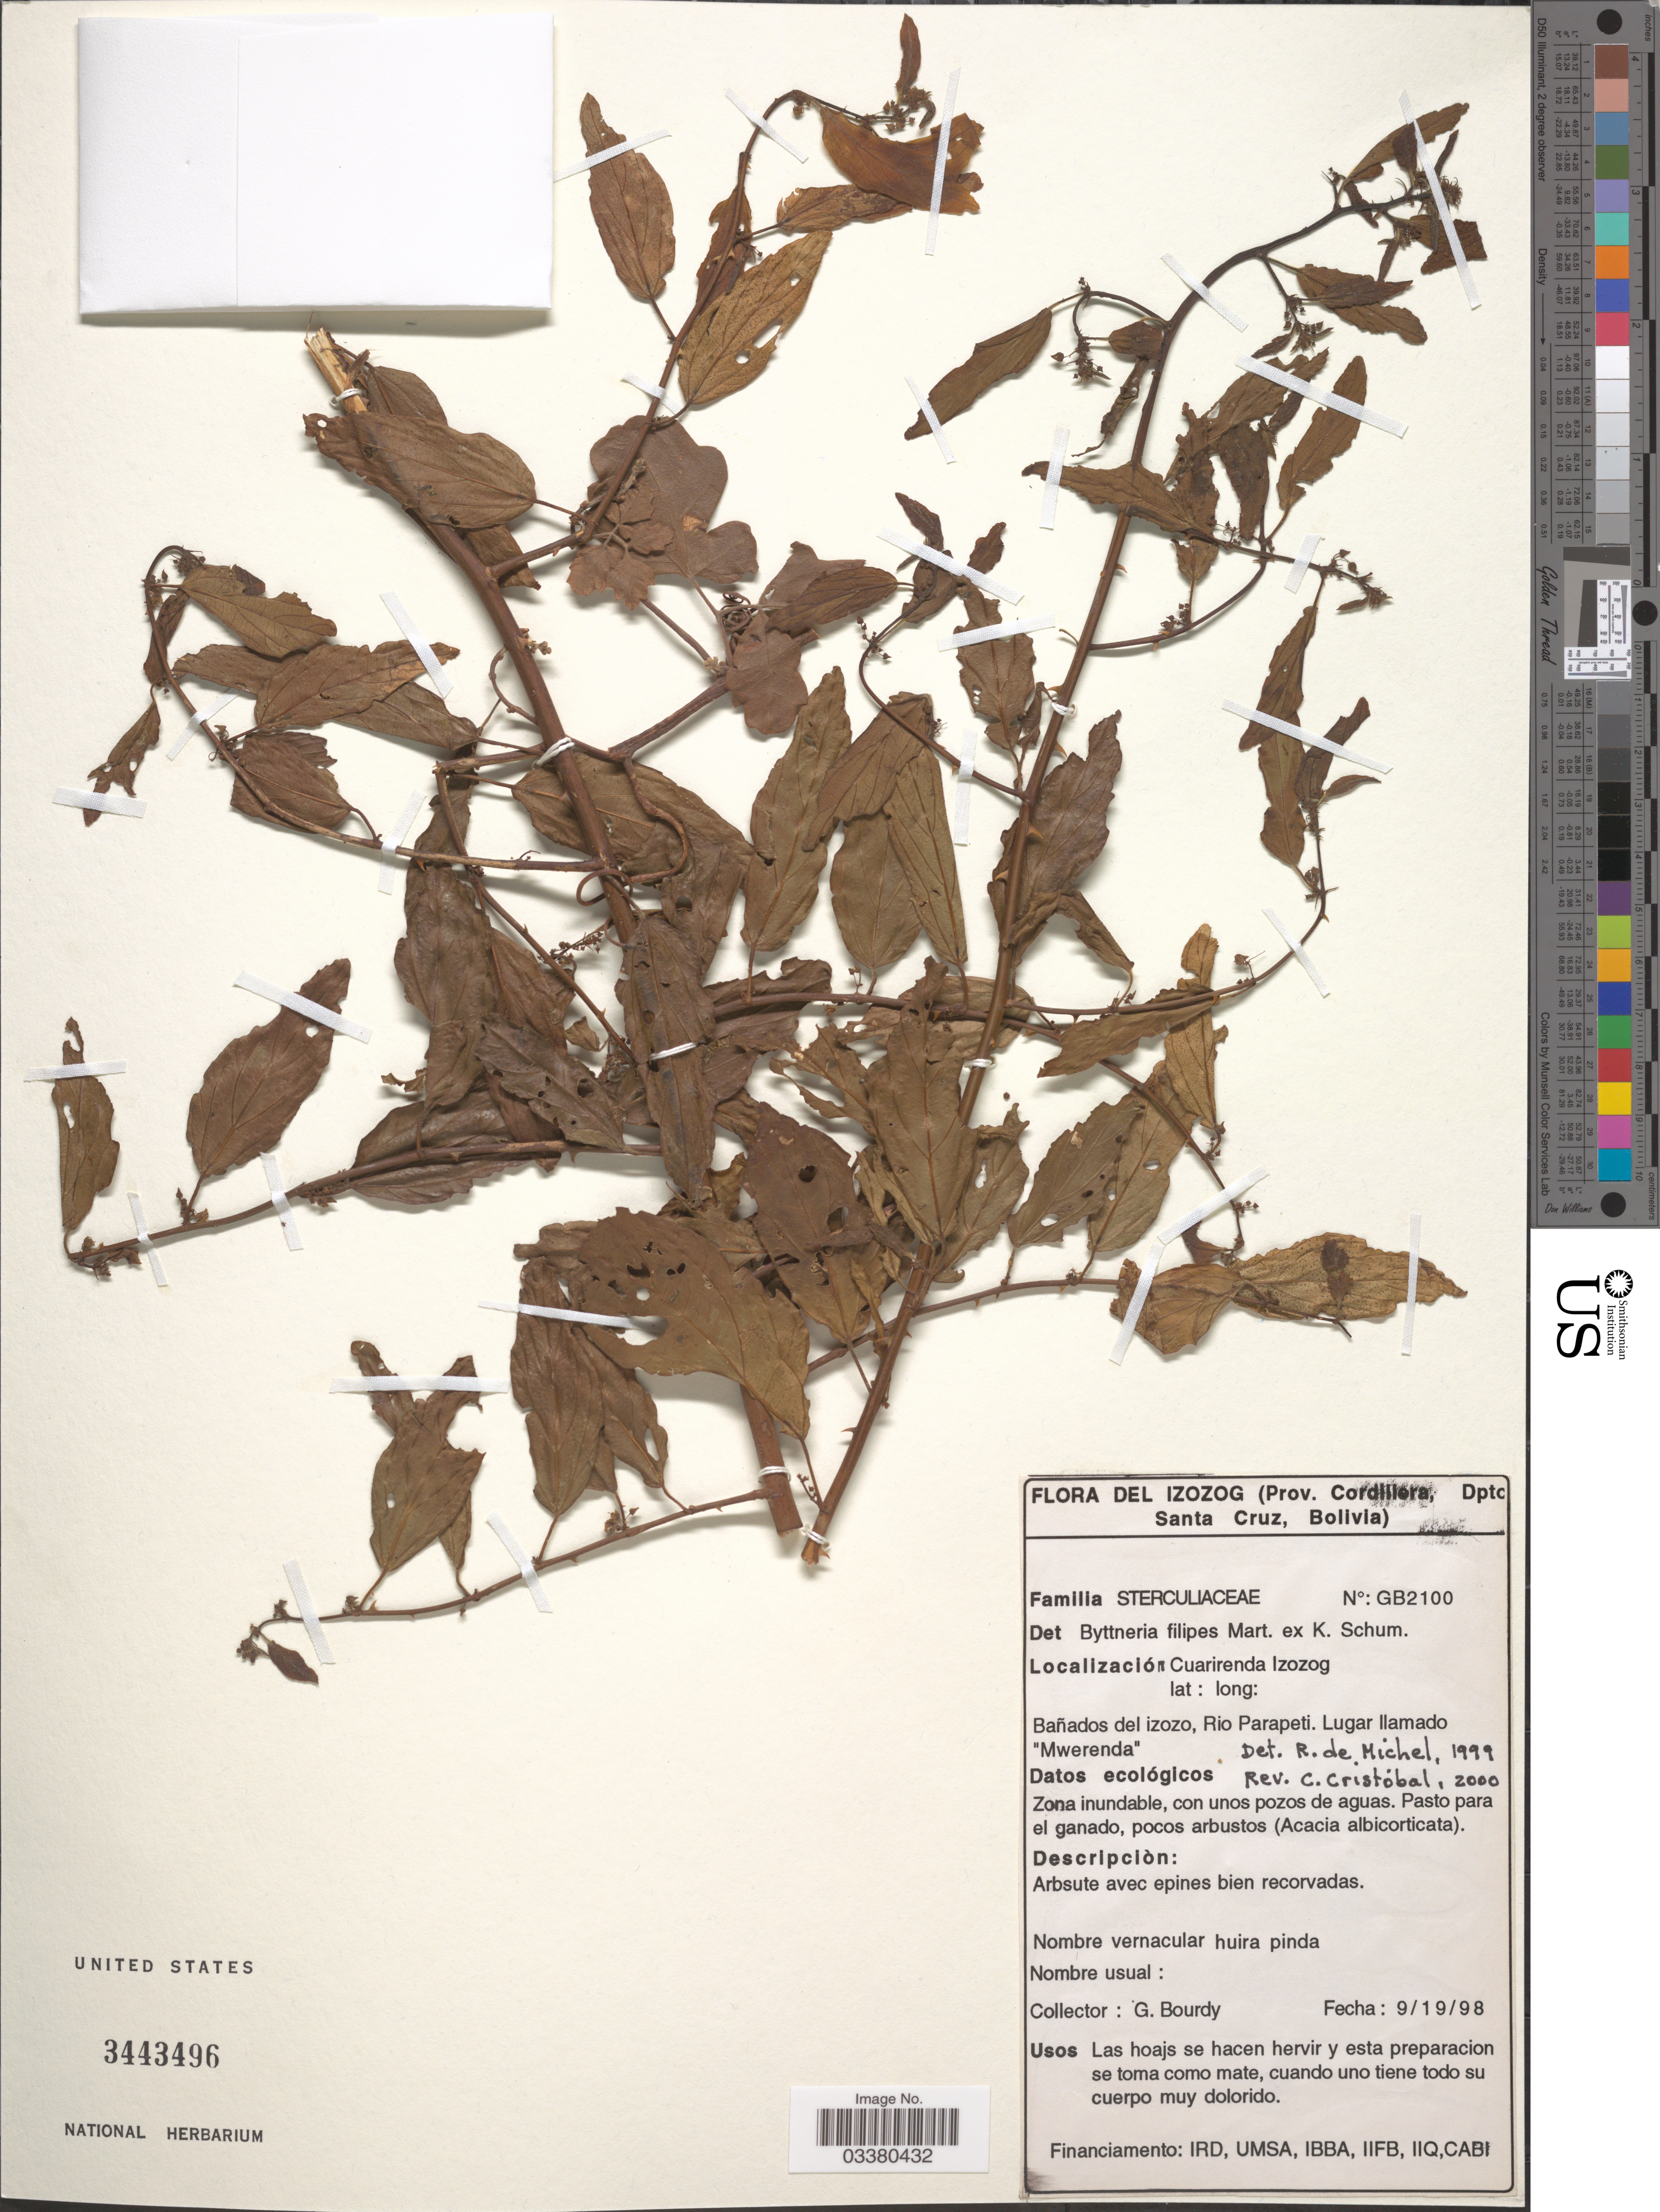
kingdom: Plantae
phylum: Tracheophyta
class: Magnoliopsida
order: Malvales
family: Malvaceae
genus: Byttneria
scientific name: Byttneria filipes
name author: C. Mart. ex K. Schum.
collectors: G. Bourdy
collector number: GB2100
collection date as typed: Transcribed d/m/y: 19/9/98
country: Bolivia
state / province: Santa Cruz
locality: Izozog (Prov. Cordillera, Dpto Santa Cruz). Cuarirenda Izozog. Bañades del izozo, Rio Parapeti. Lugar llamado "Mwerenda".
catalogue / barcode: US 3443496